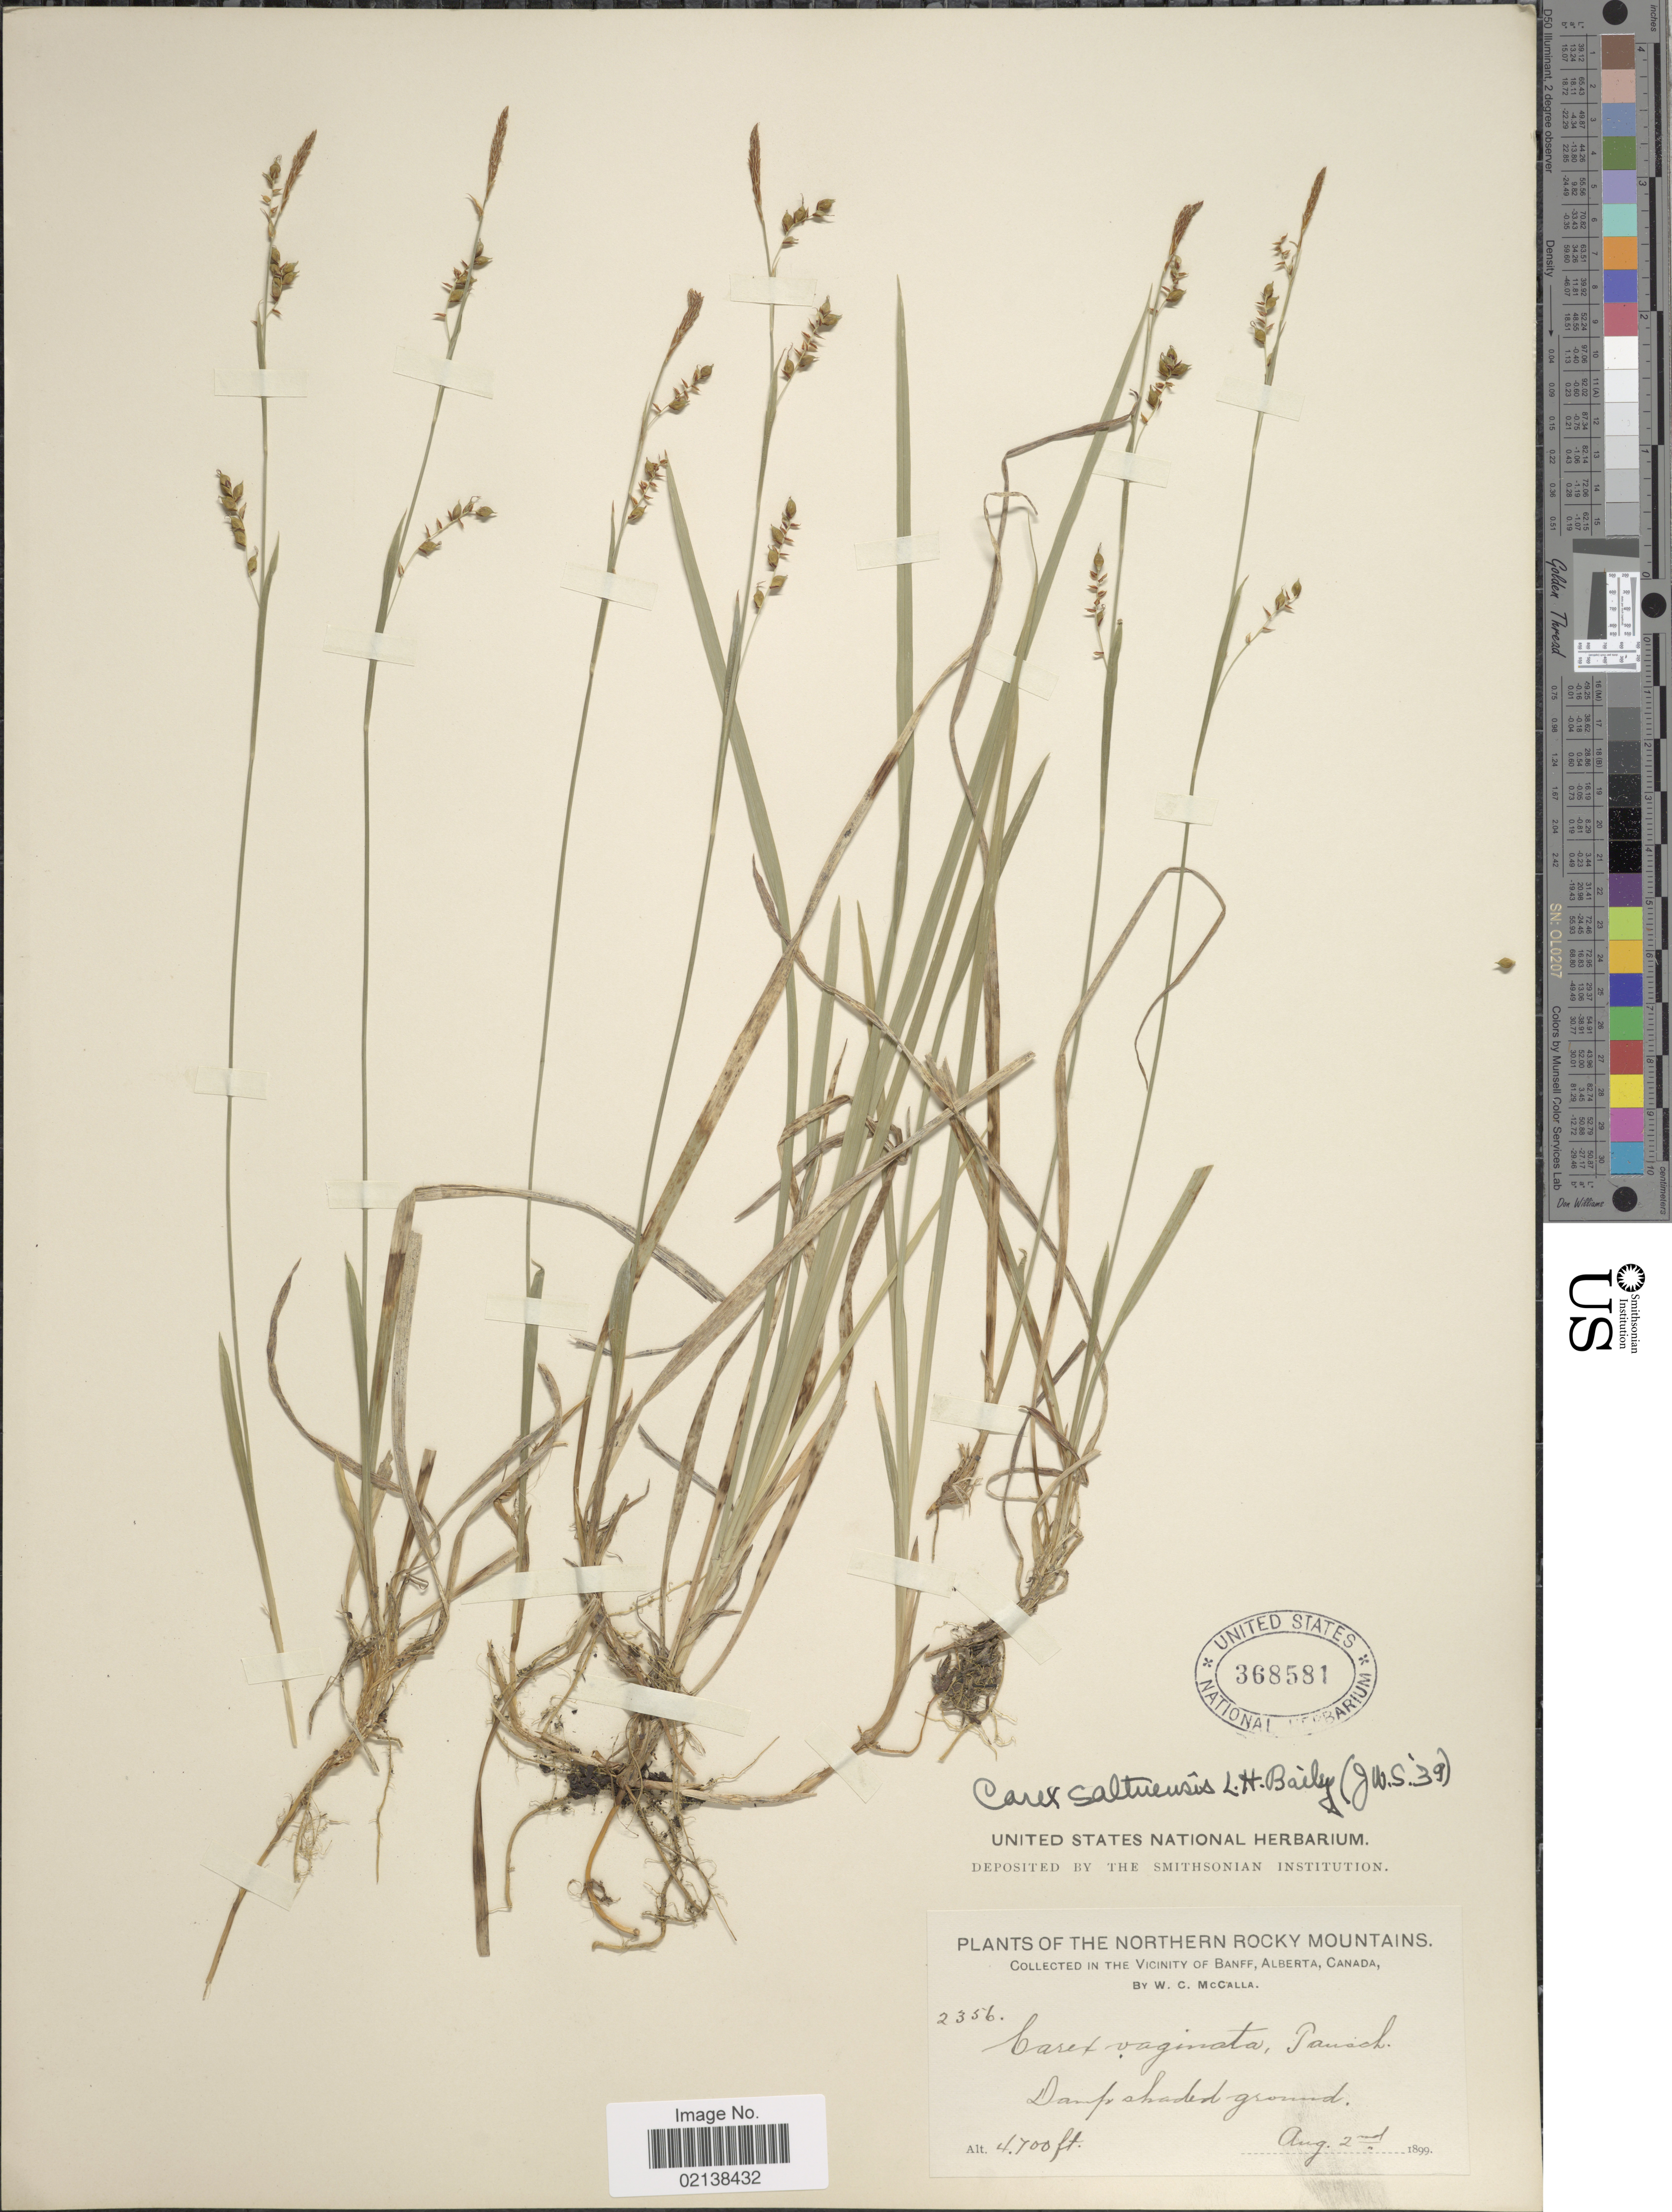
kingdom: Plantae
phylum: Tracheophyta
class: Liliopsida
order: Poales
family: Cyperaceae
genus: Carex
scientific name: Carex vaginata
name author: Tausch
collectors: W. McCalla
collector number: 2356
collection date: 1899-08-02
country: Canada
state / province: Alberta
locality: Northern Rocky Mountains, in the vicinity of Banff, damp shaded ground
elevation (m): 1433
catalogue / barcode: US 368581